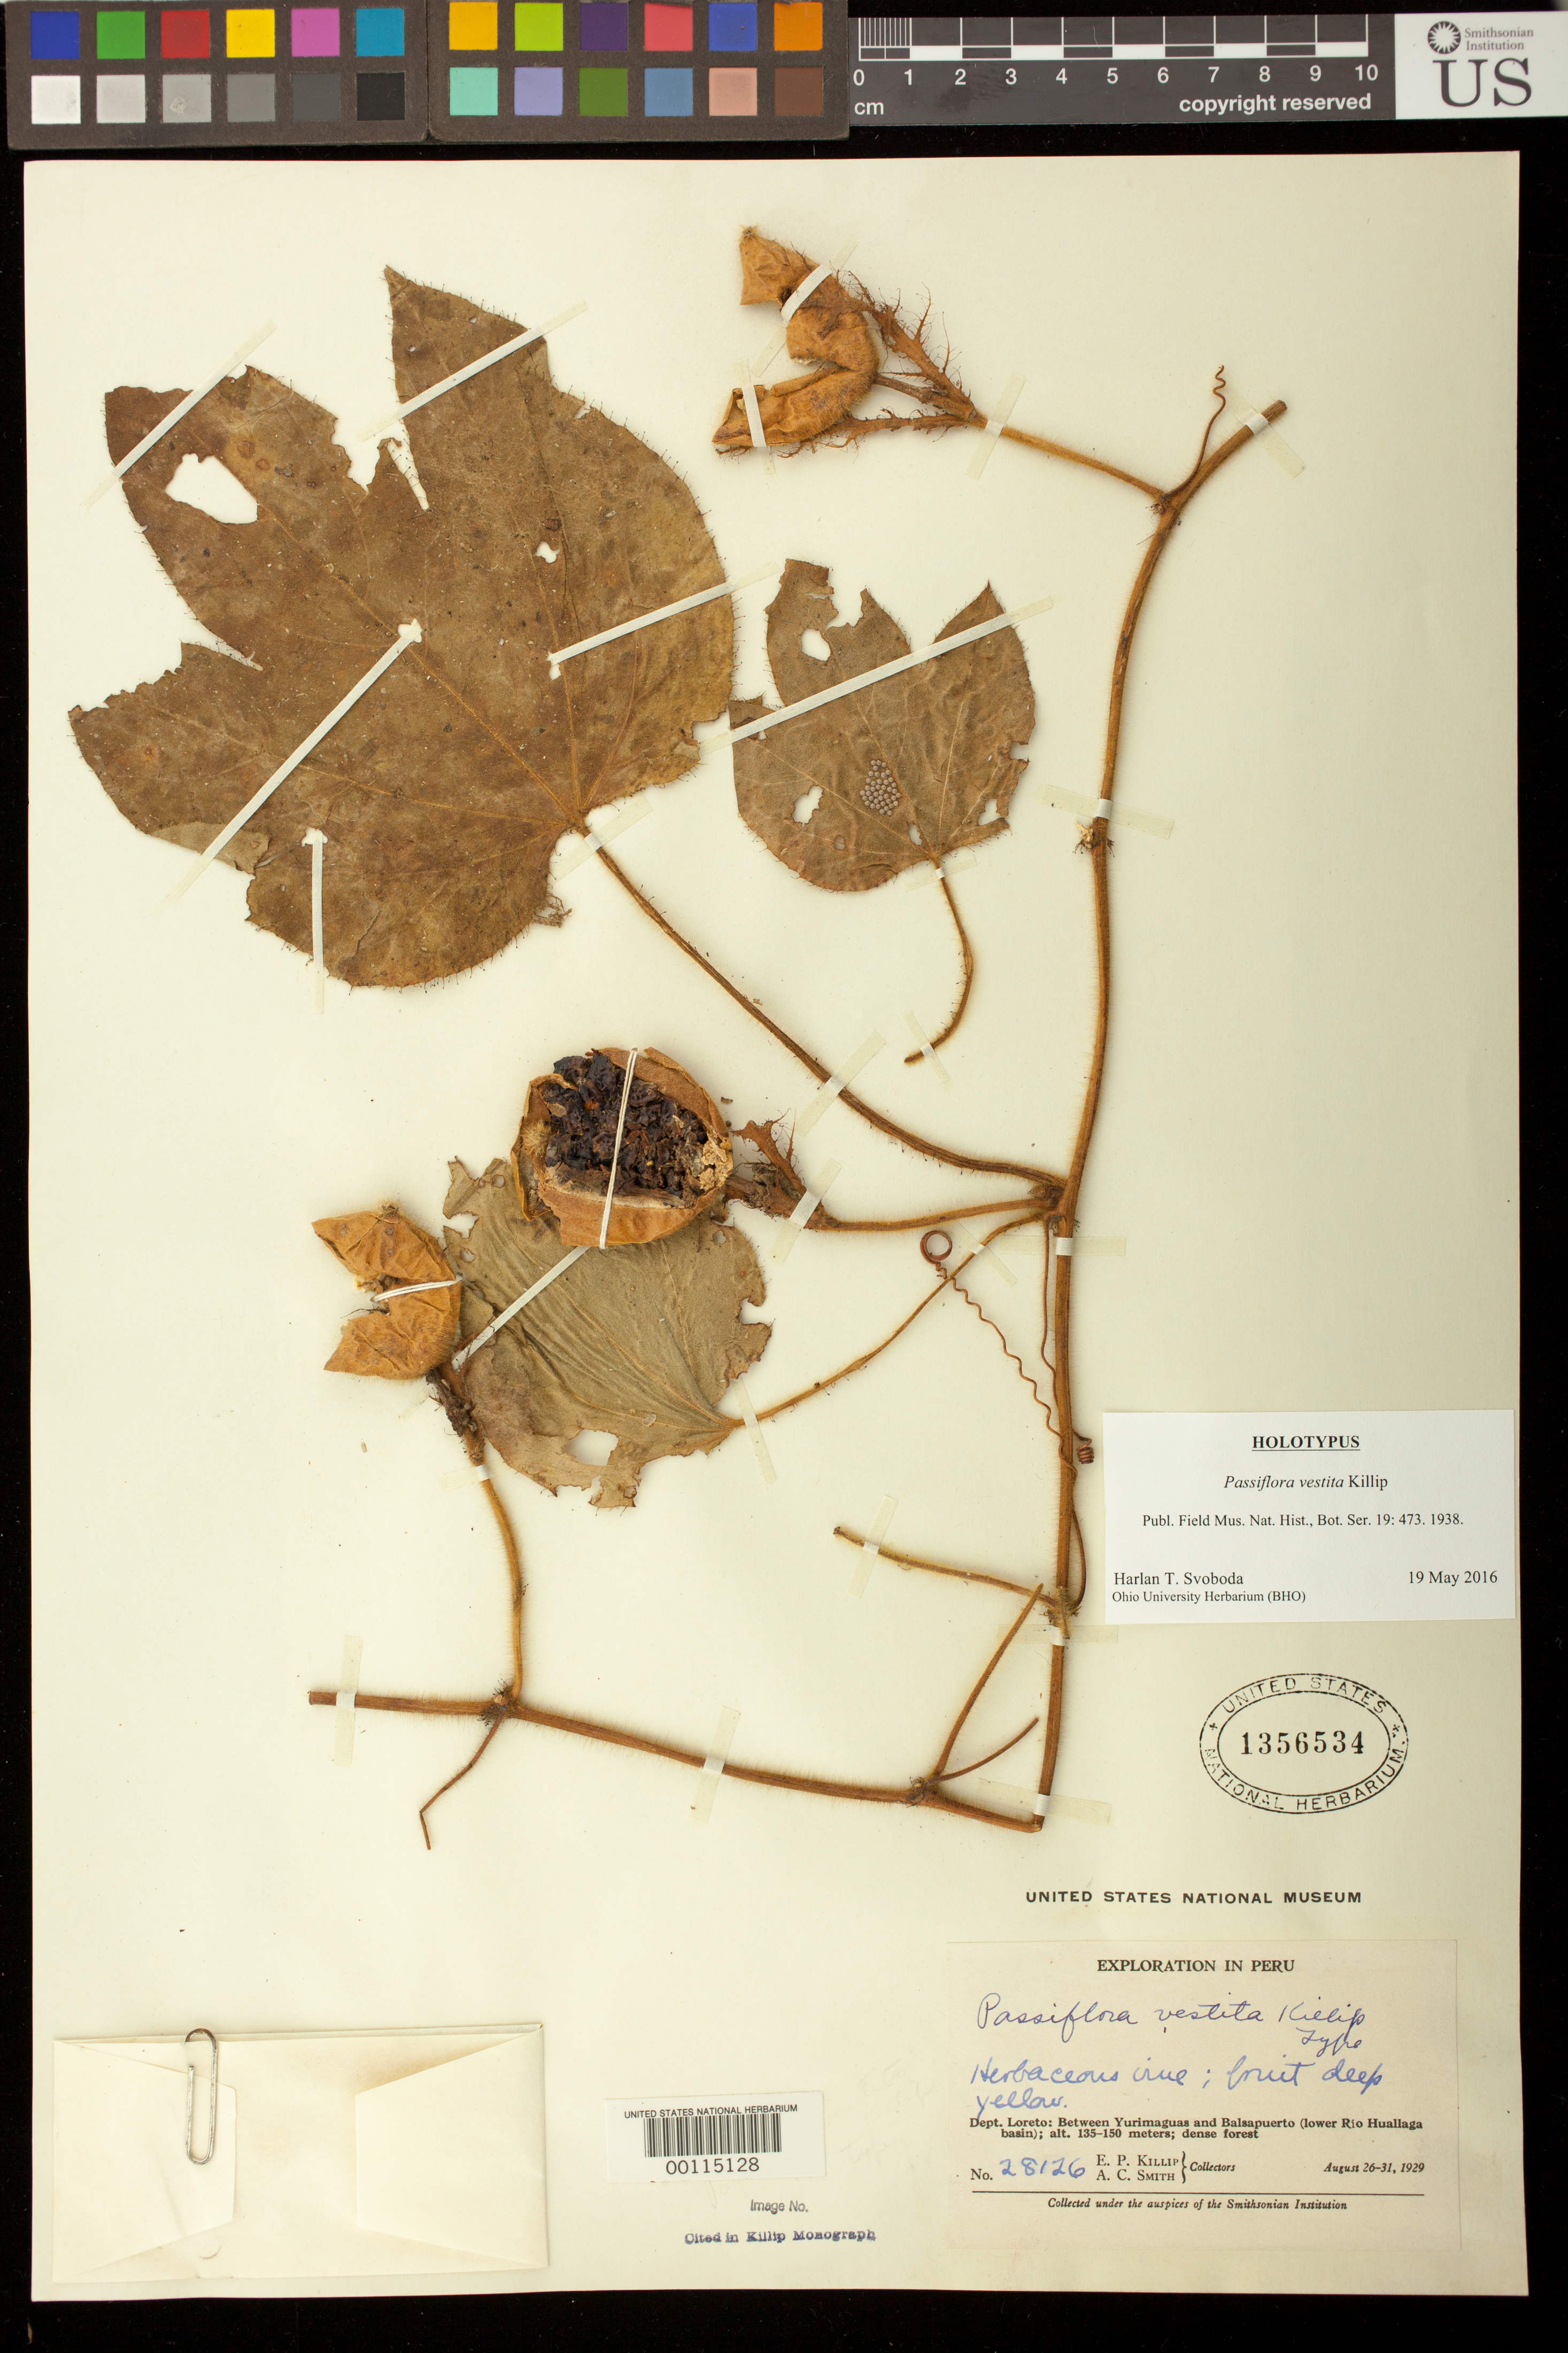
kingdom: Plantae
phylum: Tracheophyta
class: Magnoliopsida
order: Malpighiales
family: Passifloraceae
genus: Passiflora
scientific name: Passiflora vestita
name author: Killip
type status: Holotype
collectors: E. P. Killip & A. C. Smith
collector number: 28126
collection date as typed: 26 Aug 1929 to 31 Aug 1929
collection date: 1929-08-26/1929-08-31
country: Peru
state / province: Loreto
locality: Between Yurimaguas and Balsapuerto, lower Huallaga Basin.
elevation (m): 135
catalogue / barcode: US 1356534